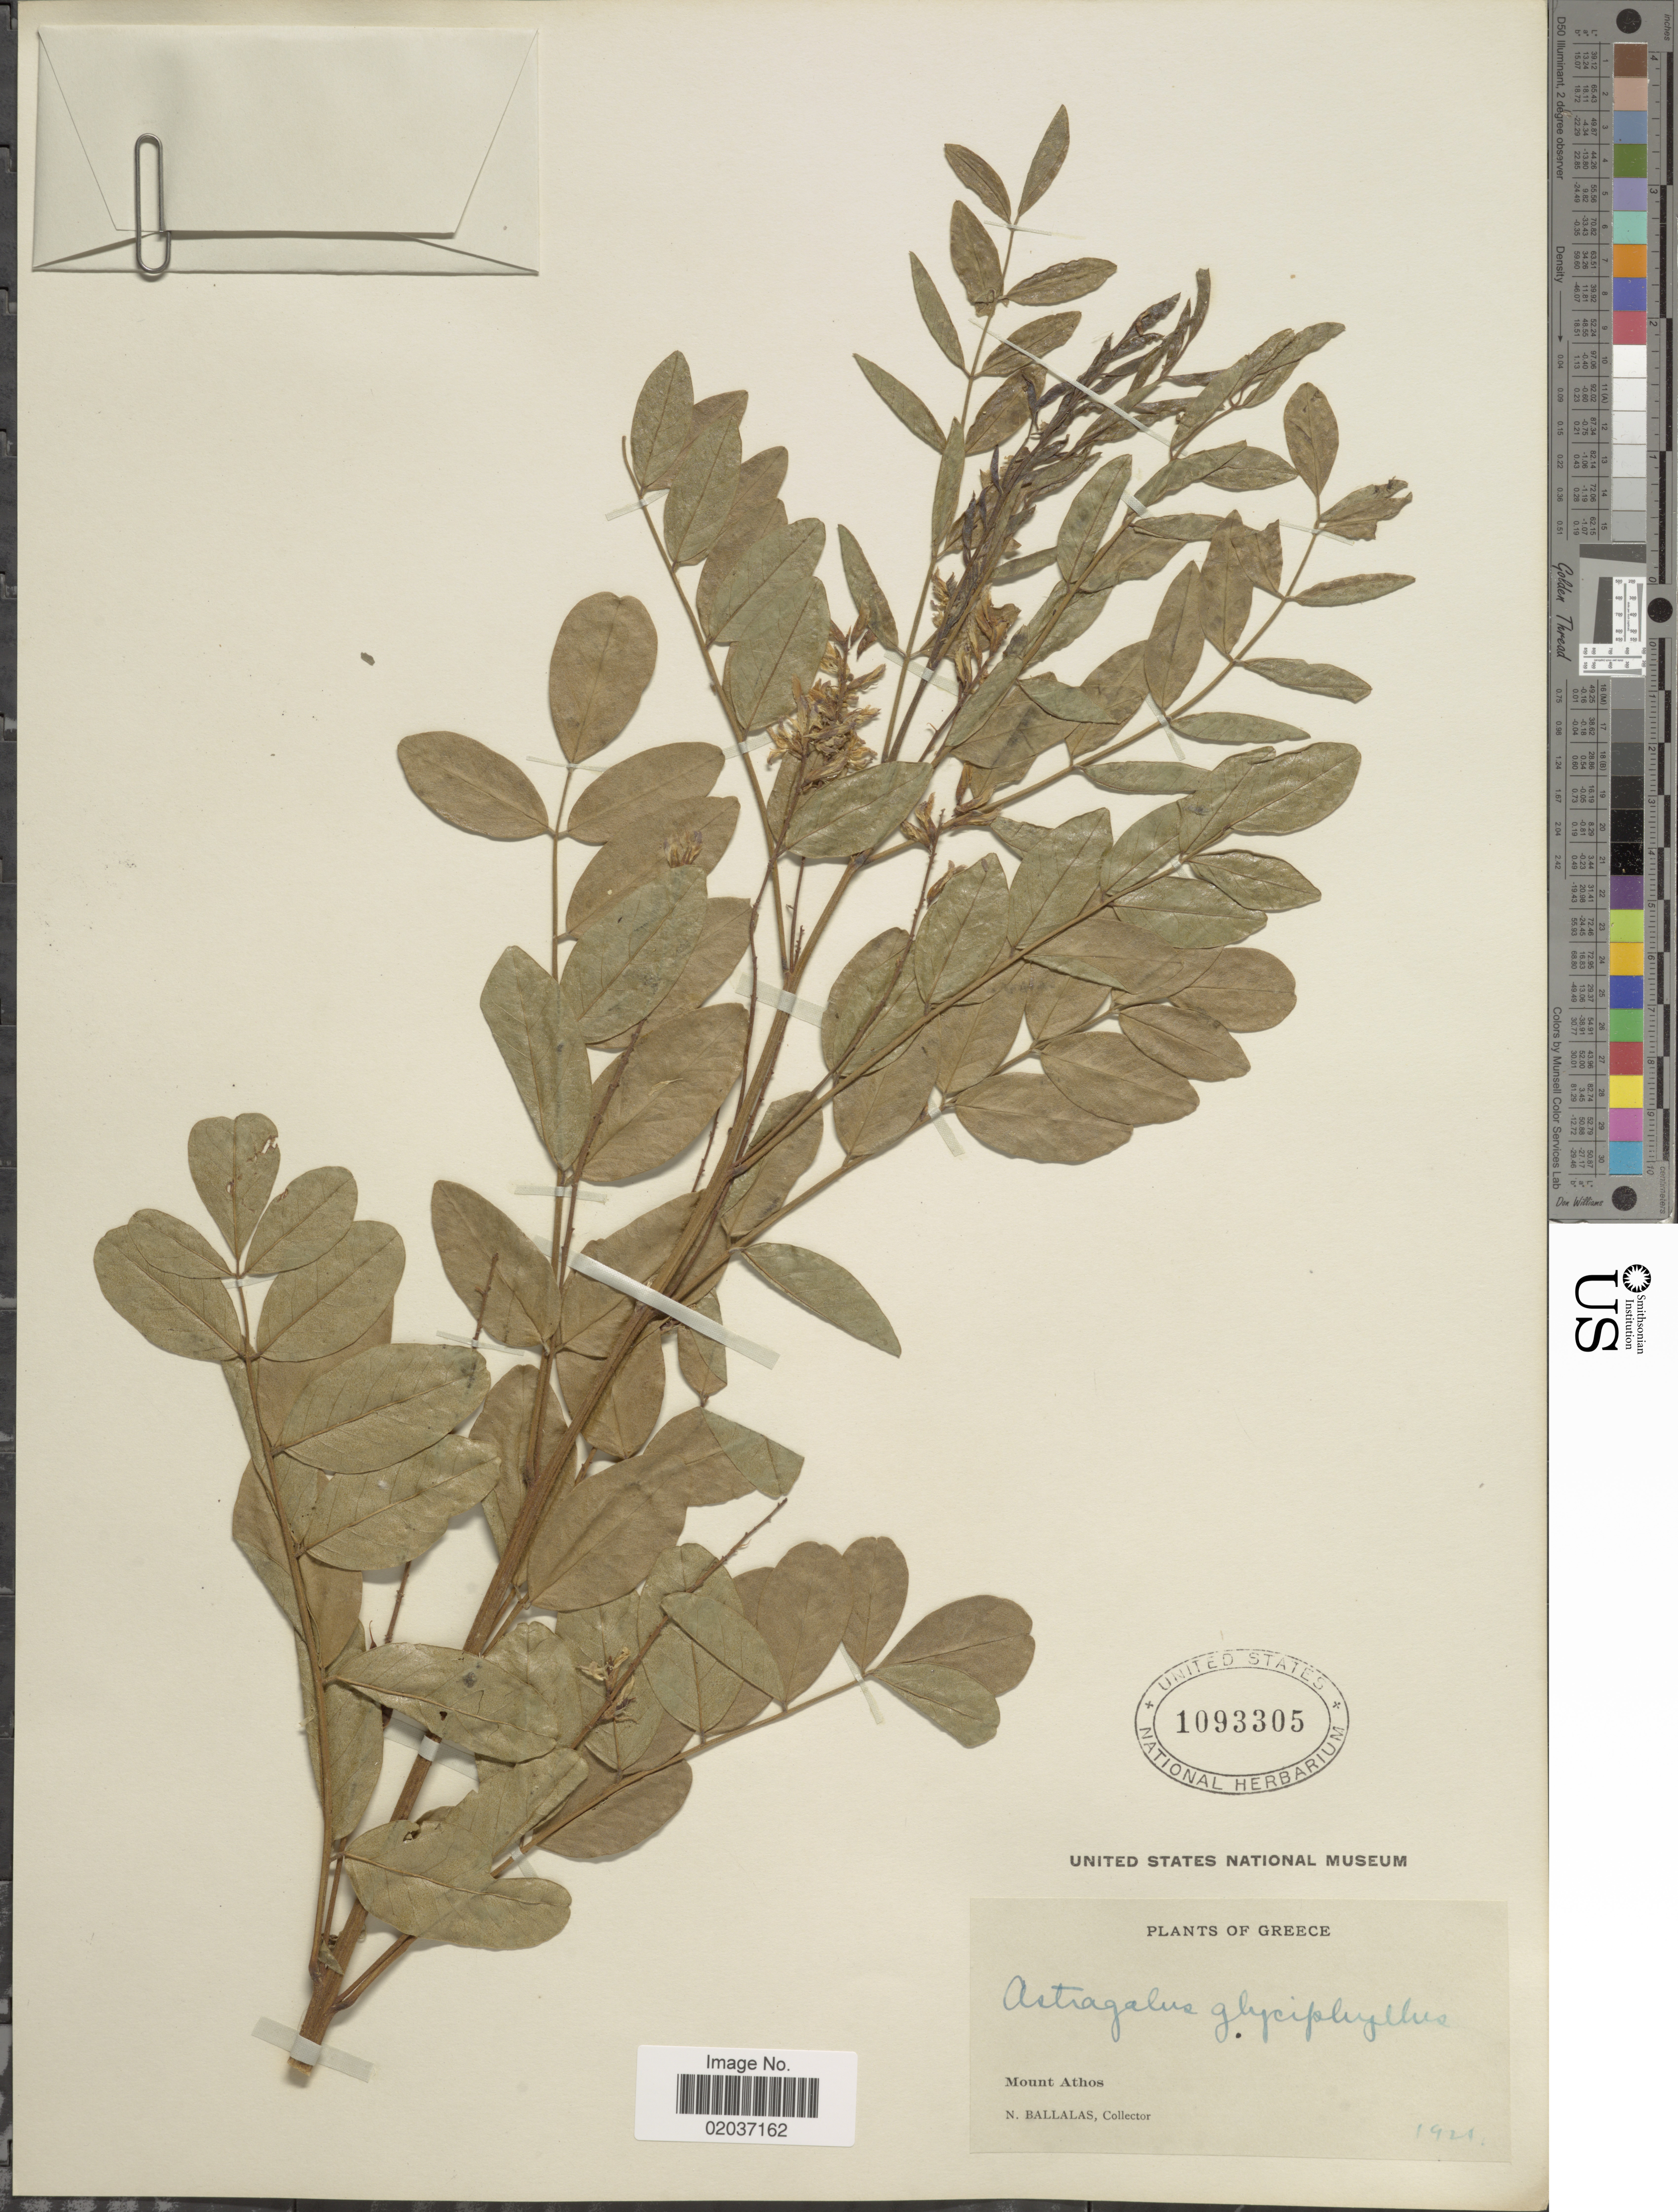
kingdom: Plantae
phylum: Tracheophyta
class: Magnoliopsida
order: Fabales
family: Fabaceae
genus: Astragalus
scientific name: Astragalus glycyphyllos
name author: L.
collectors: N. Ballalas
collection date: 1921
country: Greece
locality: Greece, Mount Athos.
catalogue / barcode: US 1093305